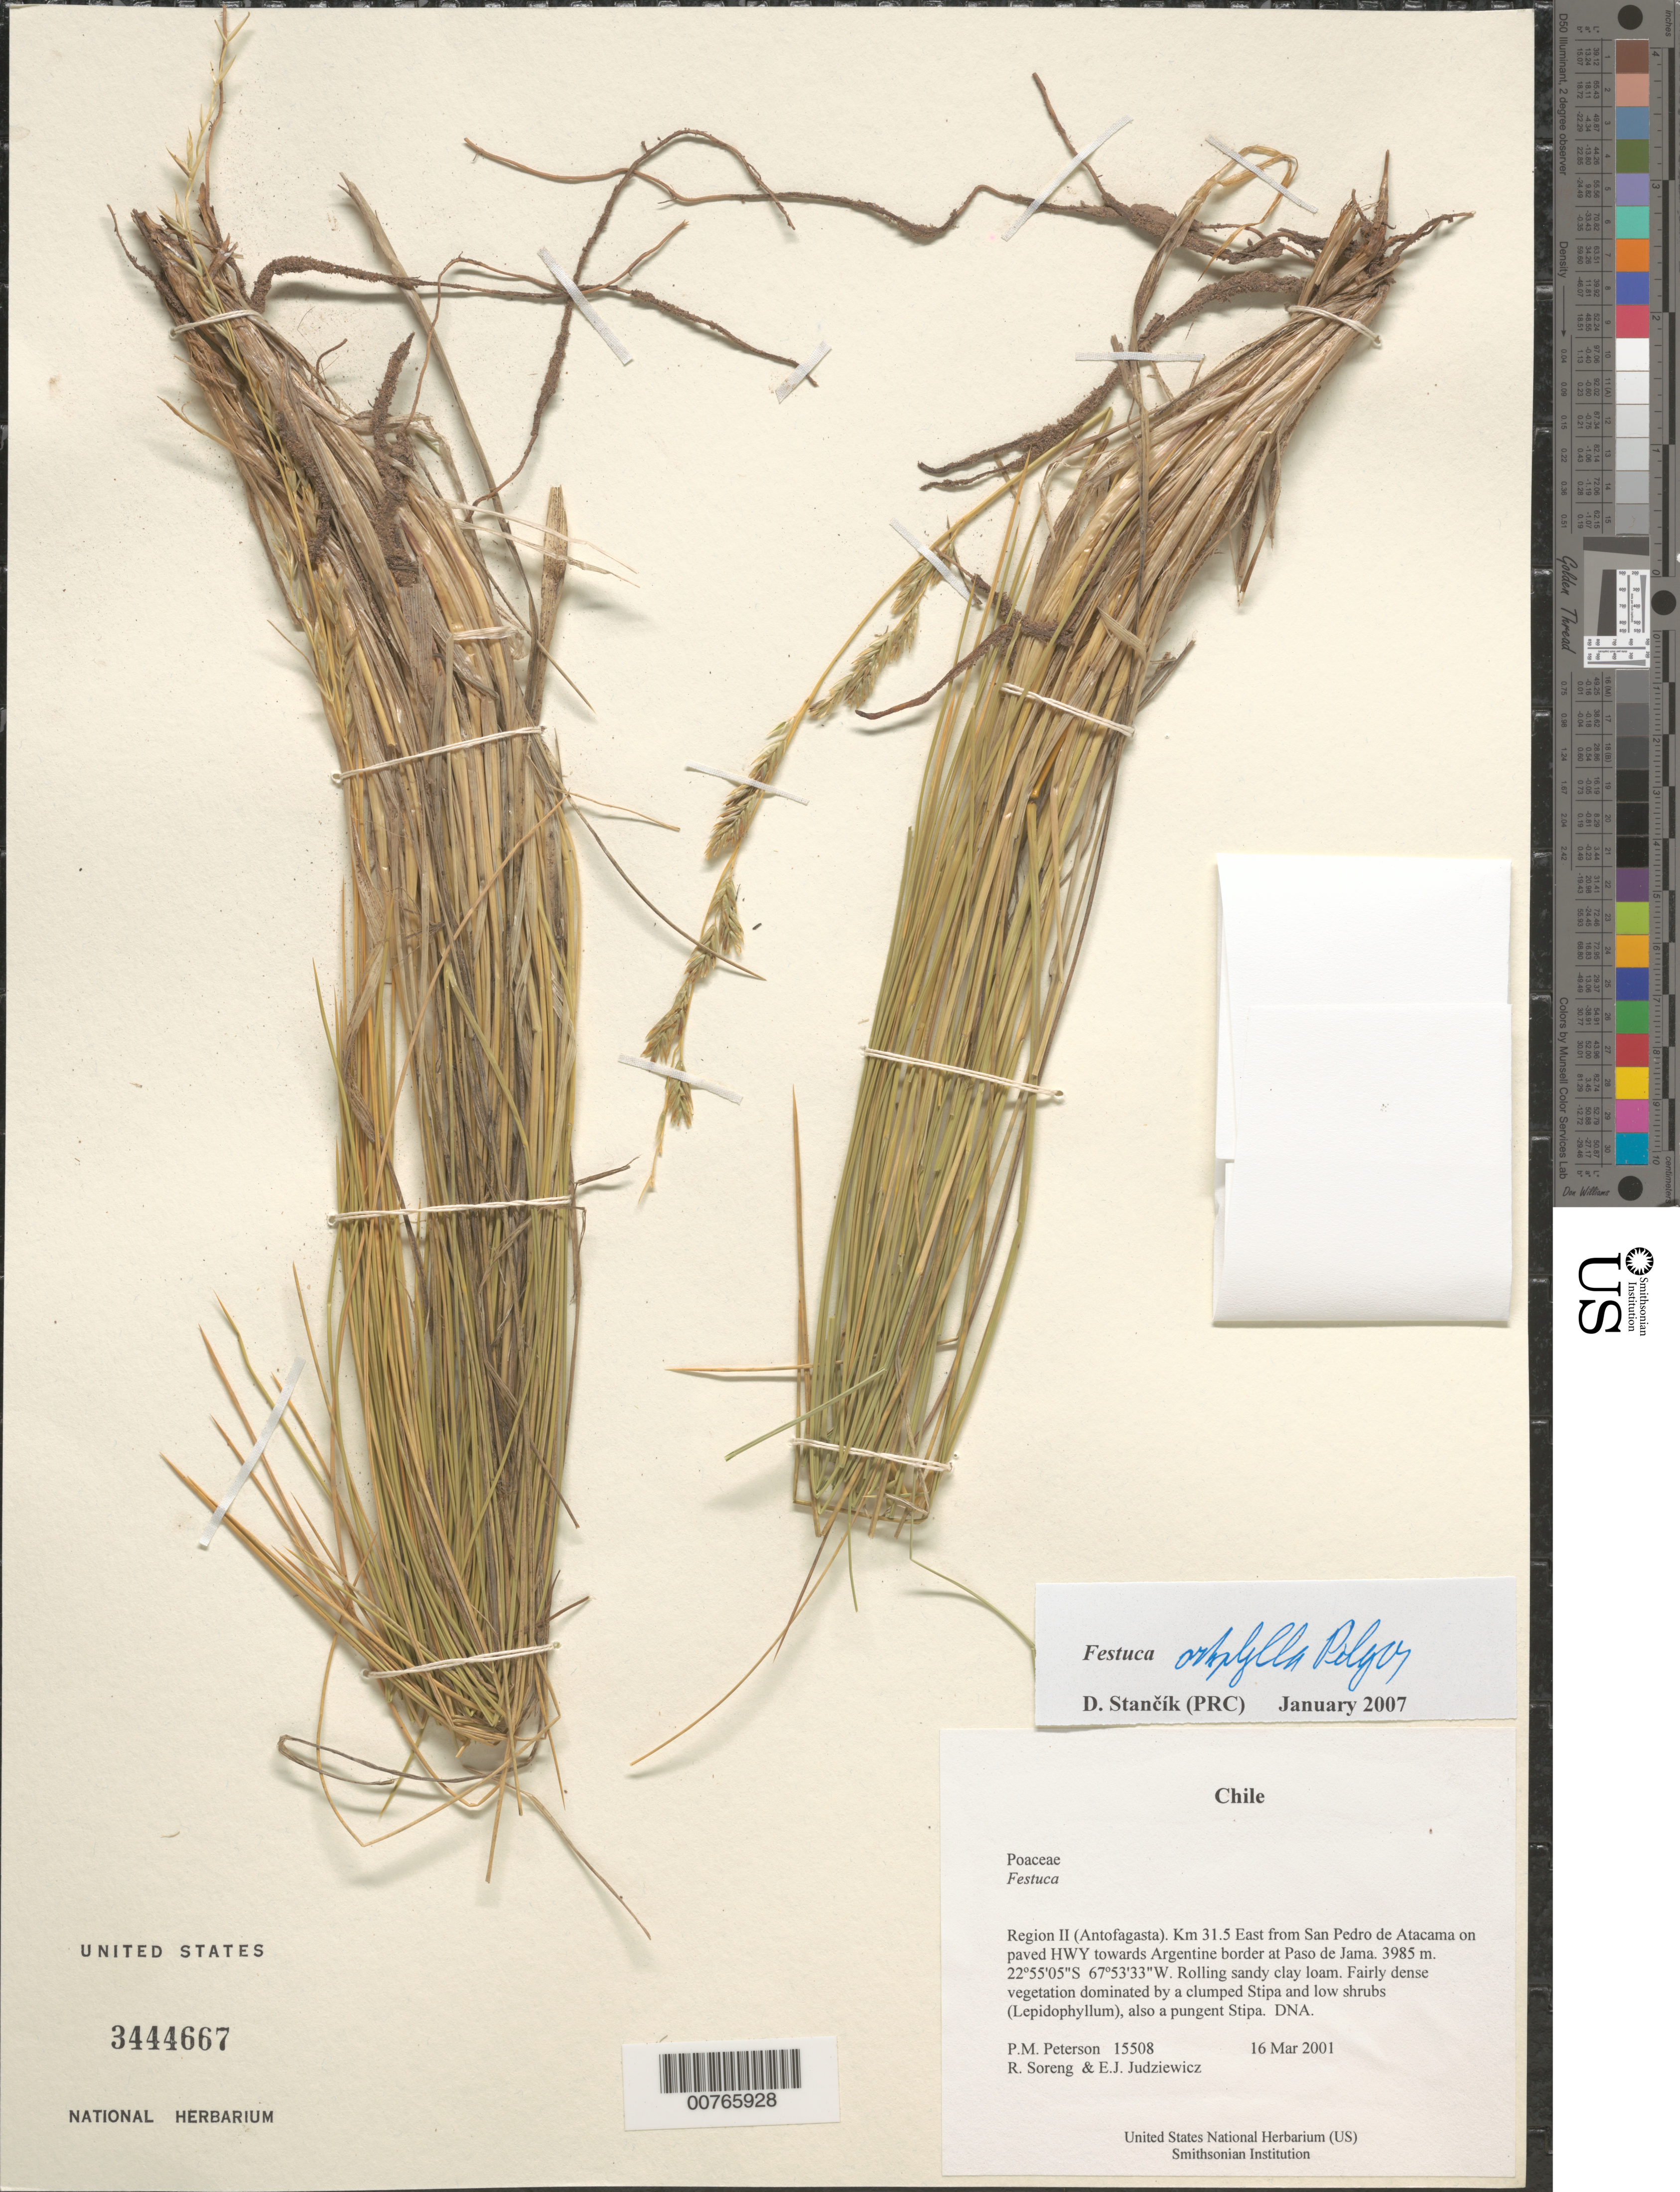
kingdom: Plantae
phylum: Tracheophyta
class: Liliopsida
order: Poales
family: Poaceae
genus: Festuca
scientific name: Festuca orthophylla var. boliviana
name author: Pilg.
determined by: Stancik, D.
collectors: P. M. Peterson, R. J. Soreng & E. J. Judziewicz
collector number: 15508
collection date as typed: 16 Mar 2001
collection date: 2001-03-16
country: Chile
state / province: Antofagasta (II)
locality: Km 31.5 East from San Pedro de Atacama on paved HWY towards Argentine border at Paso de Jama.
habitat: Rolling sandy clay loam.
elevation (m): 3985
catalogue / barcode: US 3444667